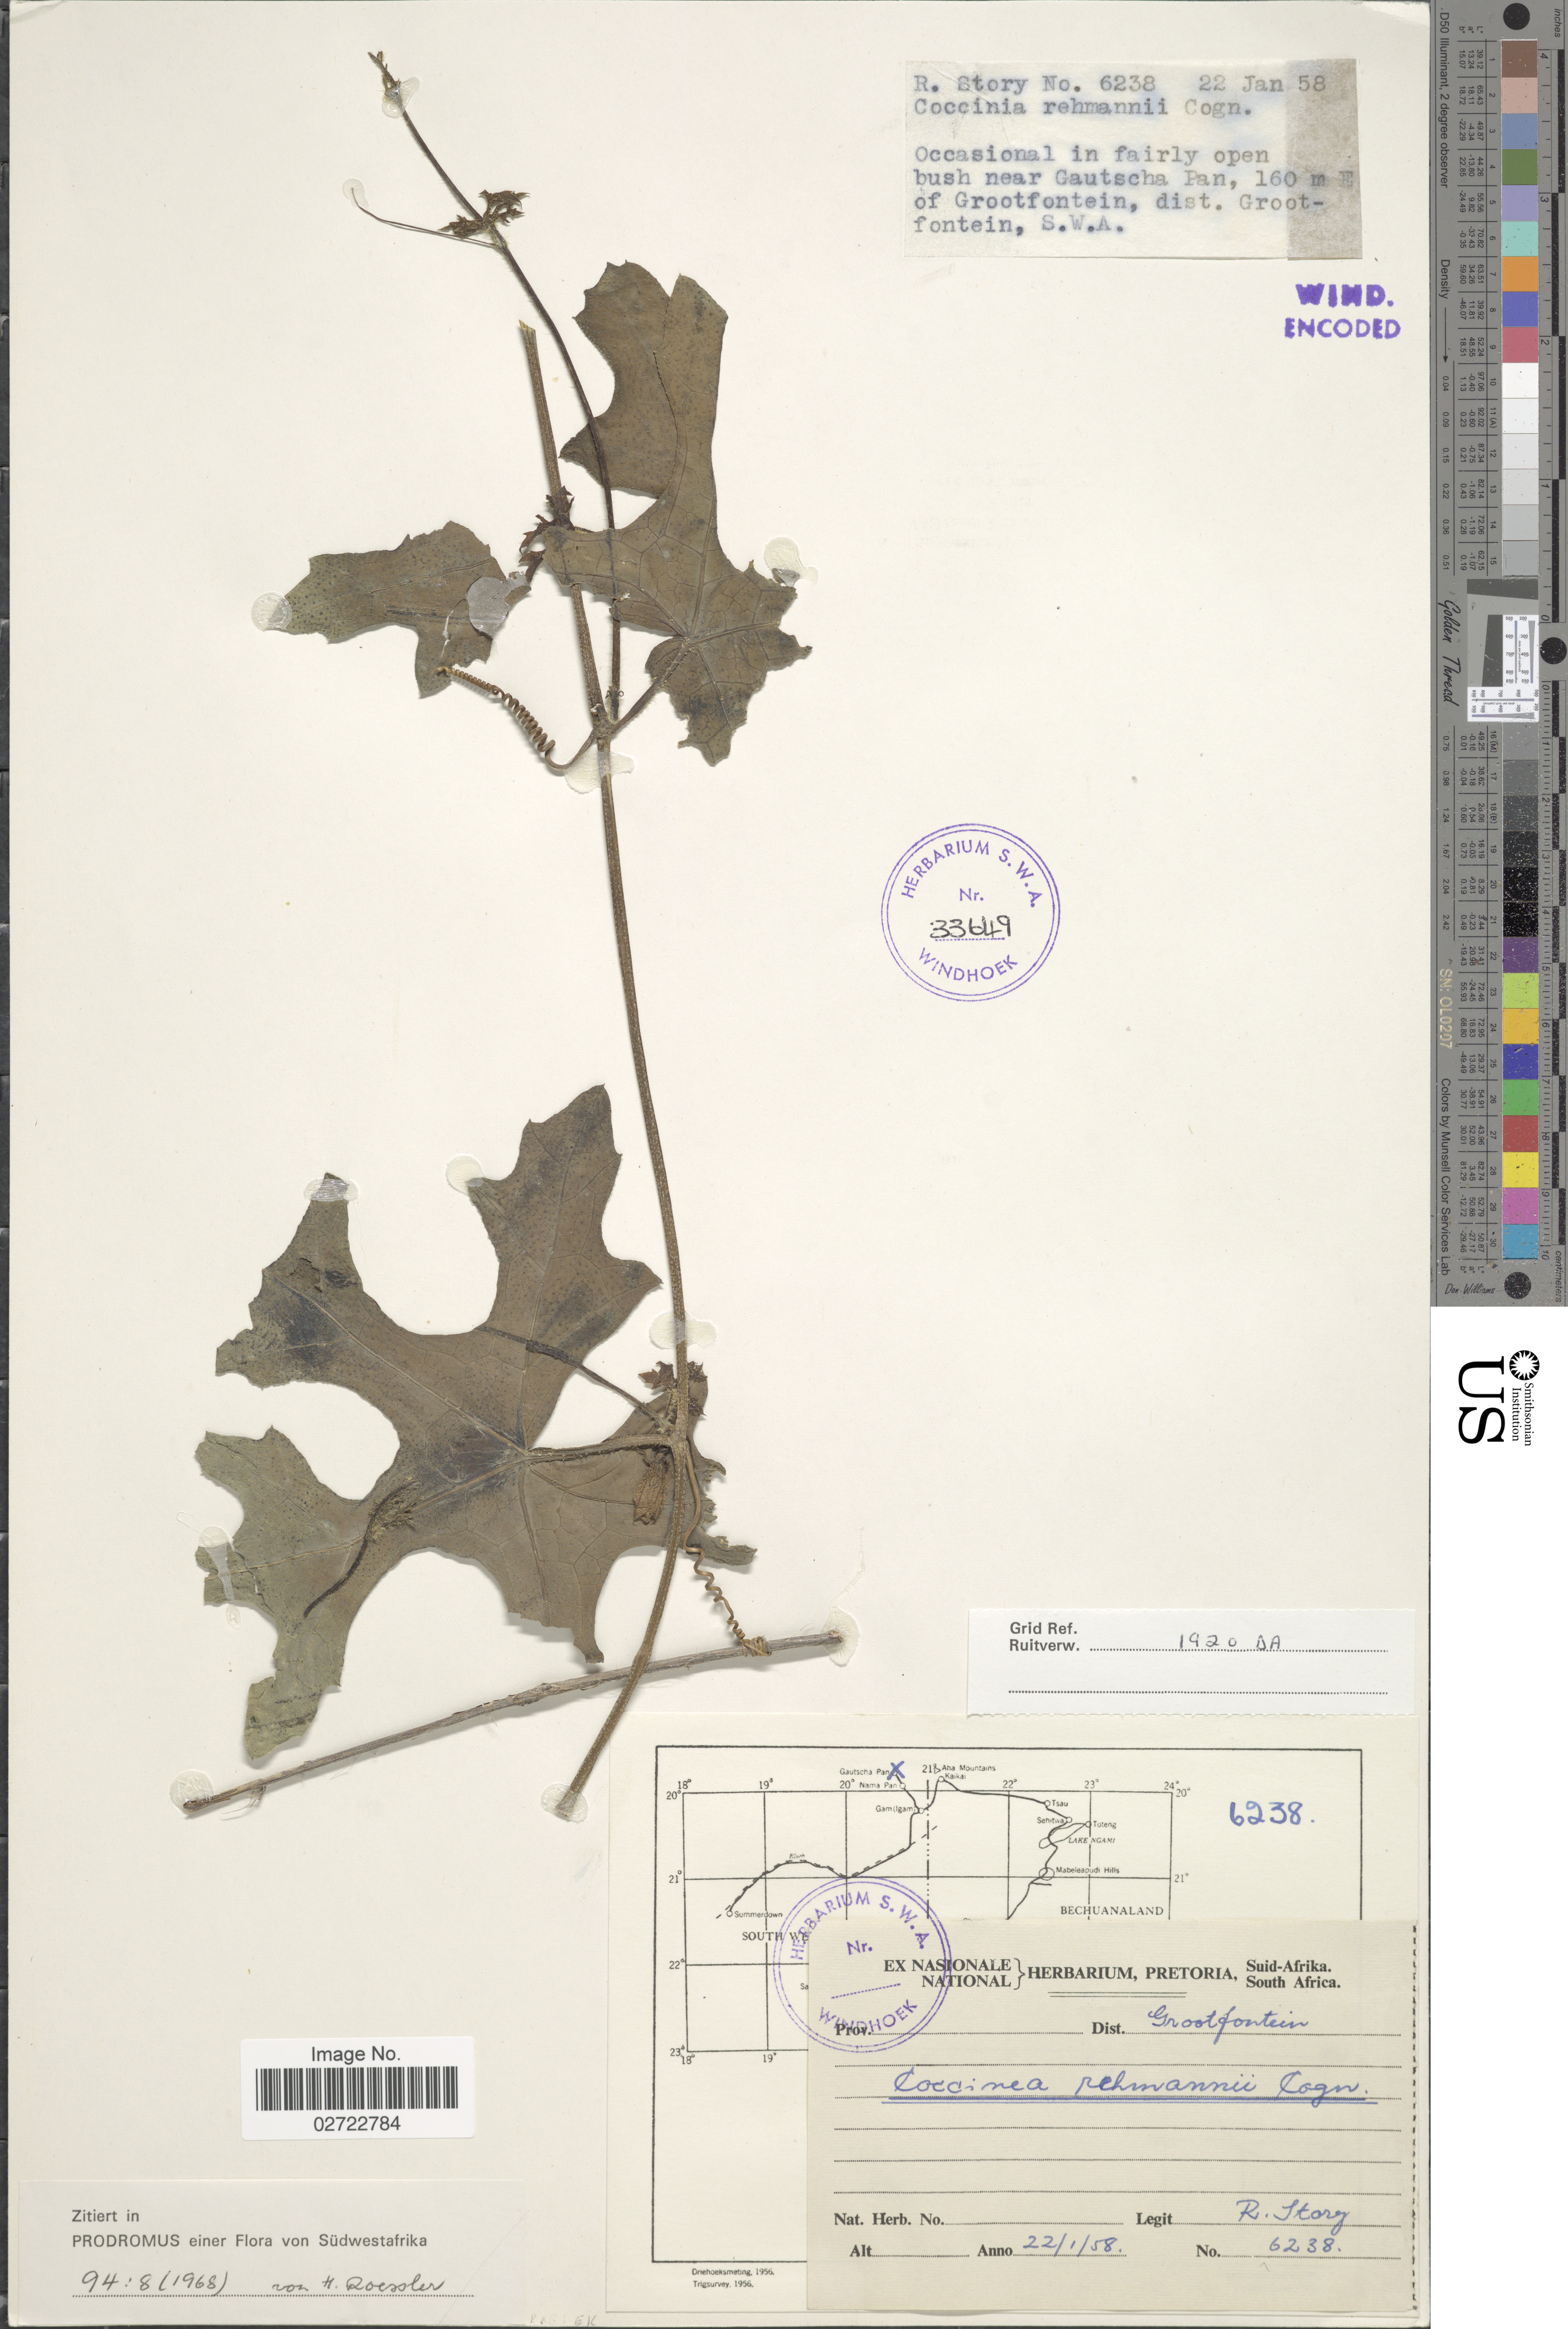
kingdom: Plantae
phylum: Tracheophyta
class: Magnoliopsida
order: Cucurbitales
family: Cucurbitaceae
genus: Coccinia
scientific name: Coccinia rehmannii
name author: Cogn.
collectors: R. Story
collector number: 6238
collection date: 1958-01-22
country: Namibia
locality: In fairly open bush near Gautscha Pan, 160 m E of Grootfontein, dist. Grootfontein, S.W.A.